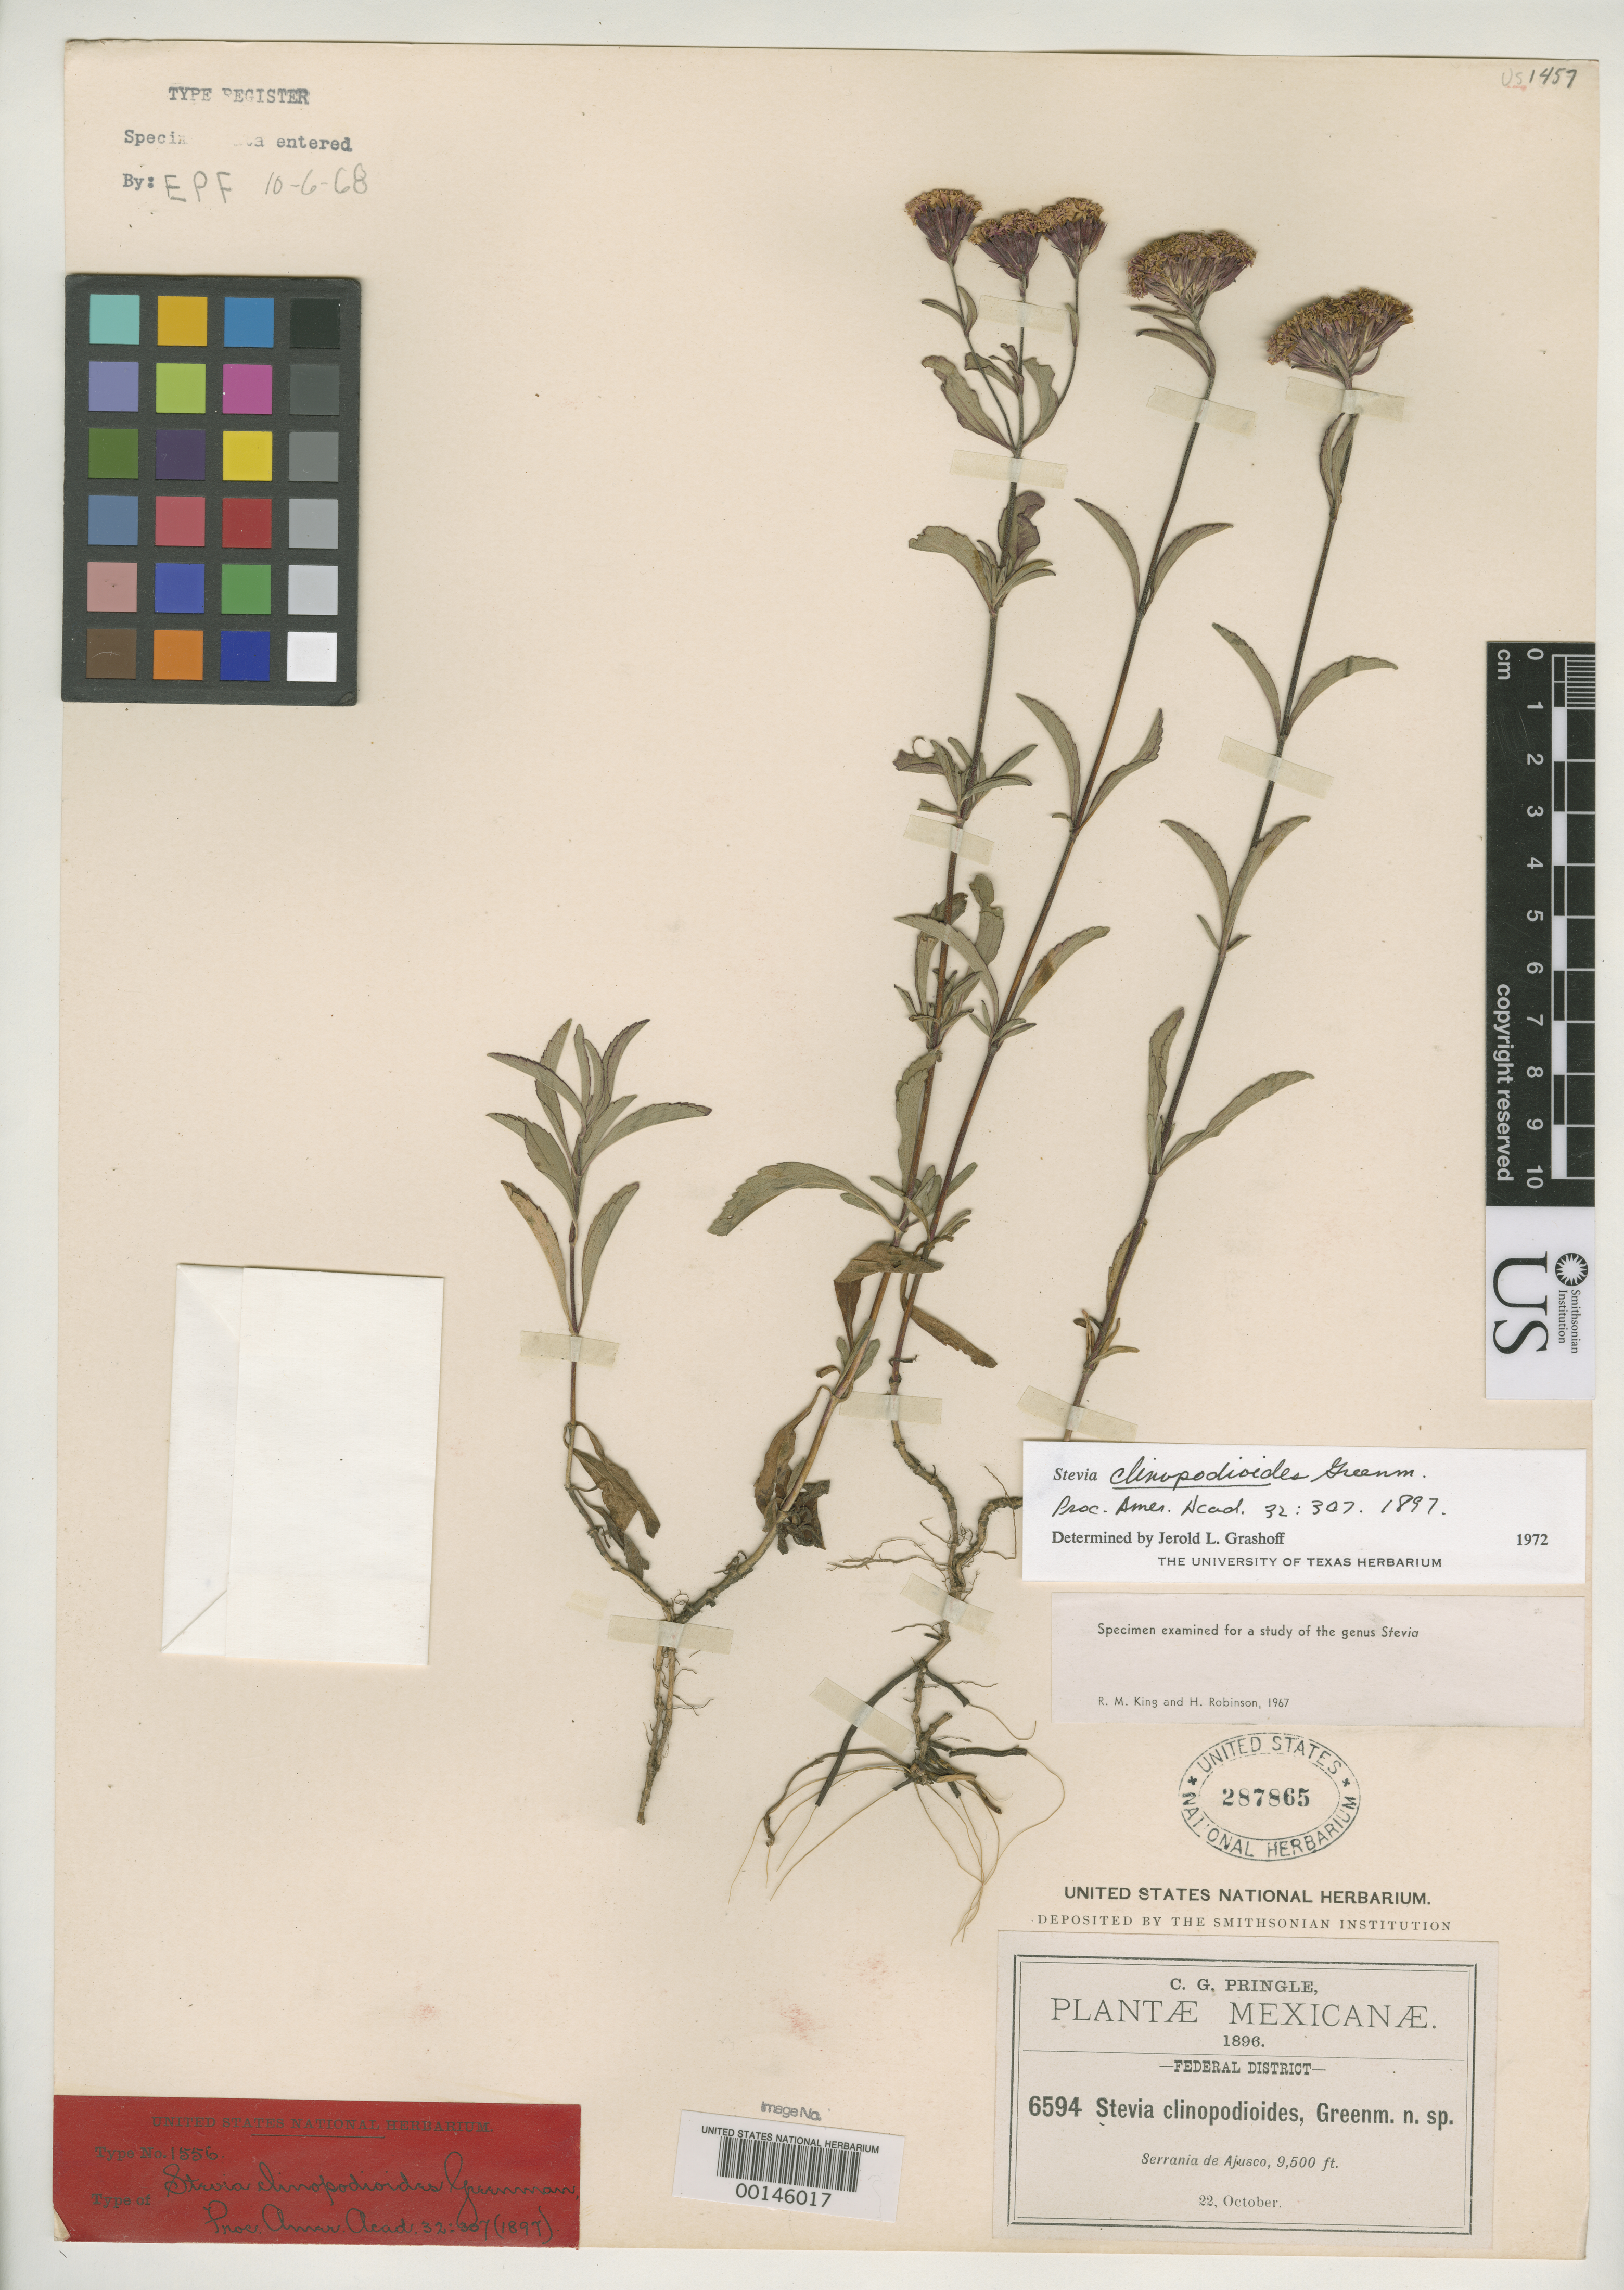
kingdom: Plantae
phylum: Tracheophyta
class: Magnoliopsida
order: Asterales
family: Asteraceae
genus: Stevia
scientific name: Stevia clinopodioides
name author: Greenm.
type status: Isotype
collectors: C. G. Pringle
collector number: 6594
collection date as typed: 22 Oct 1896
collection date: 1896-10-22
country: Mexico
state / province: Puebla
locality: Near Serrania de Ajusco.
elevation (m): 3000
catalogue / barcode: US 287865